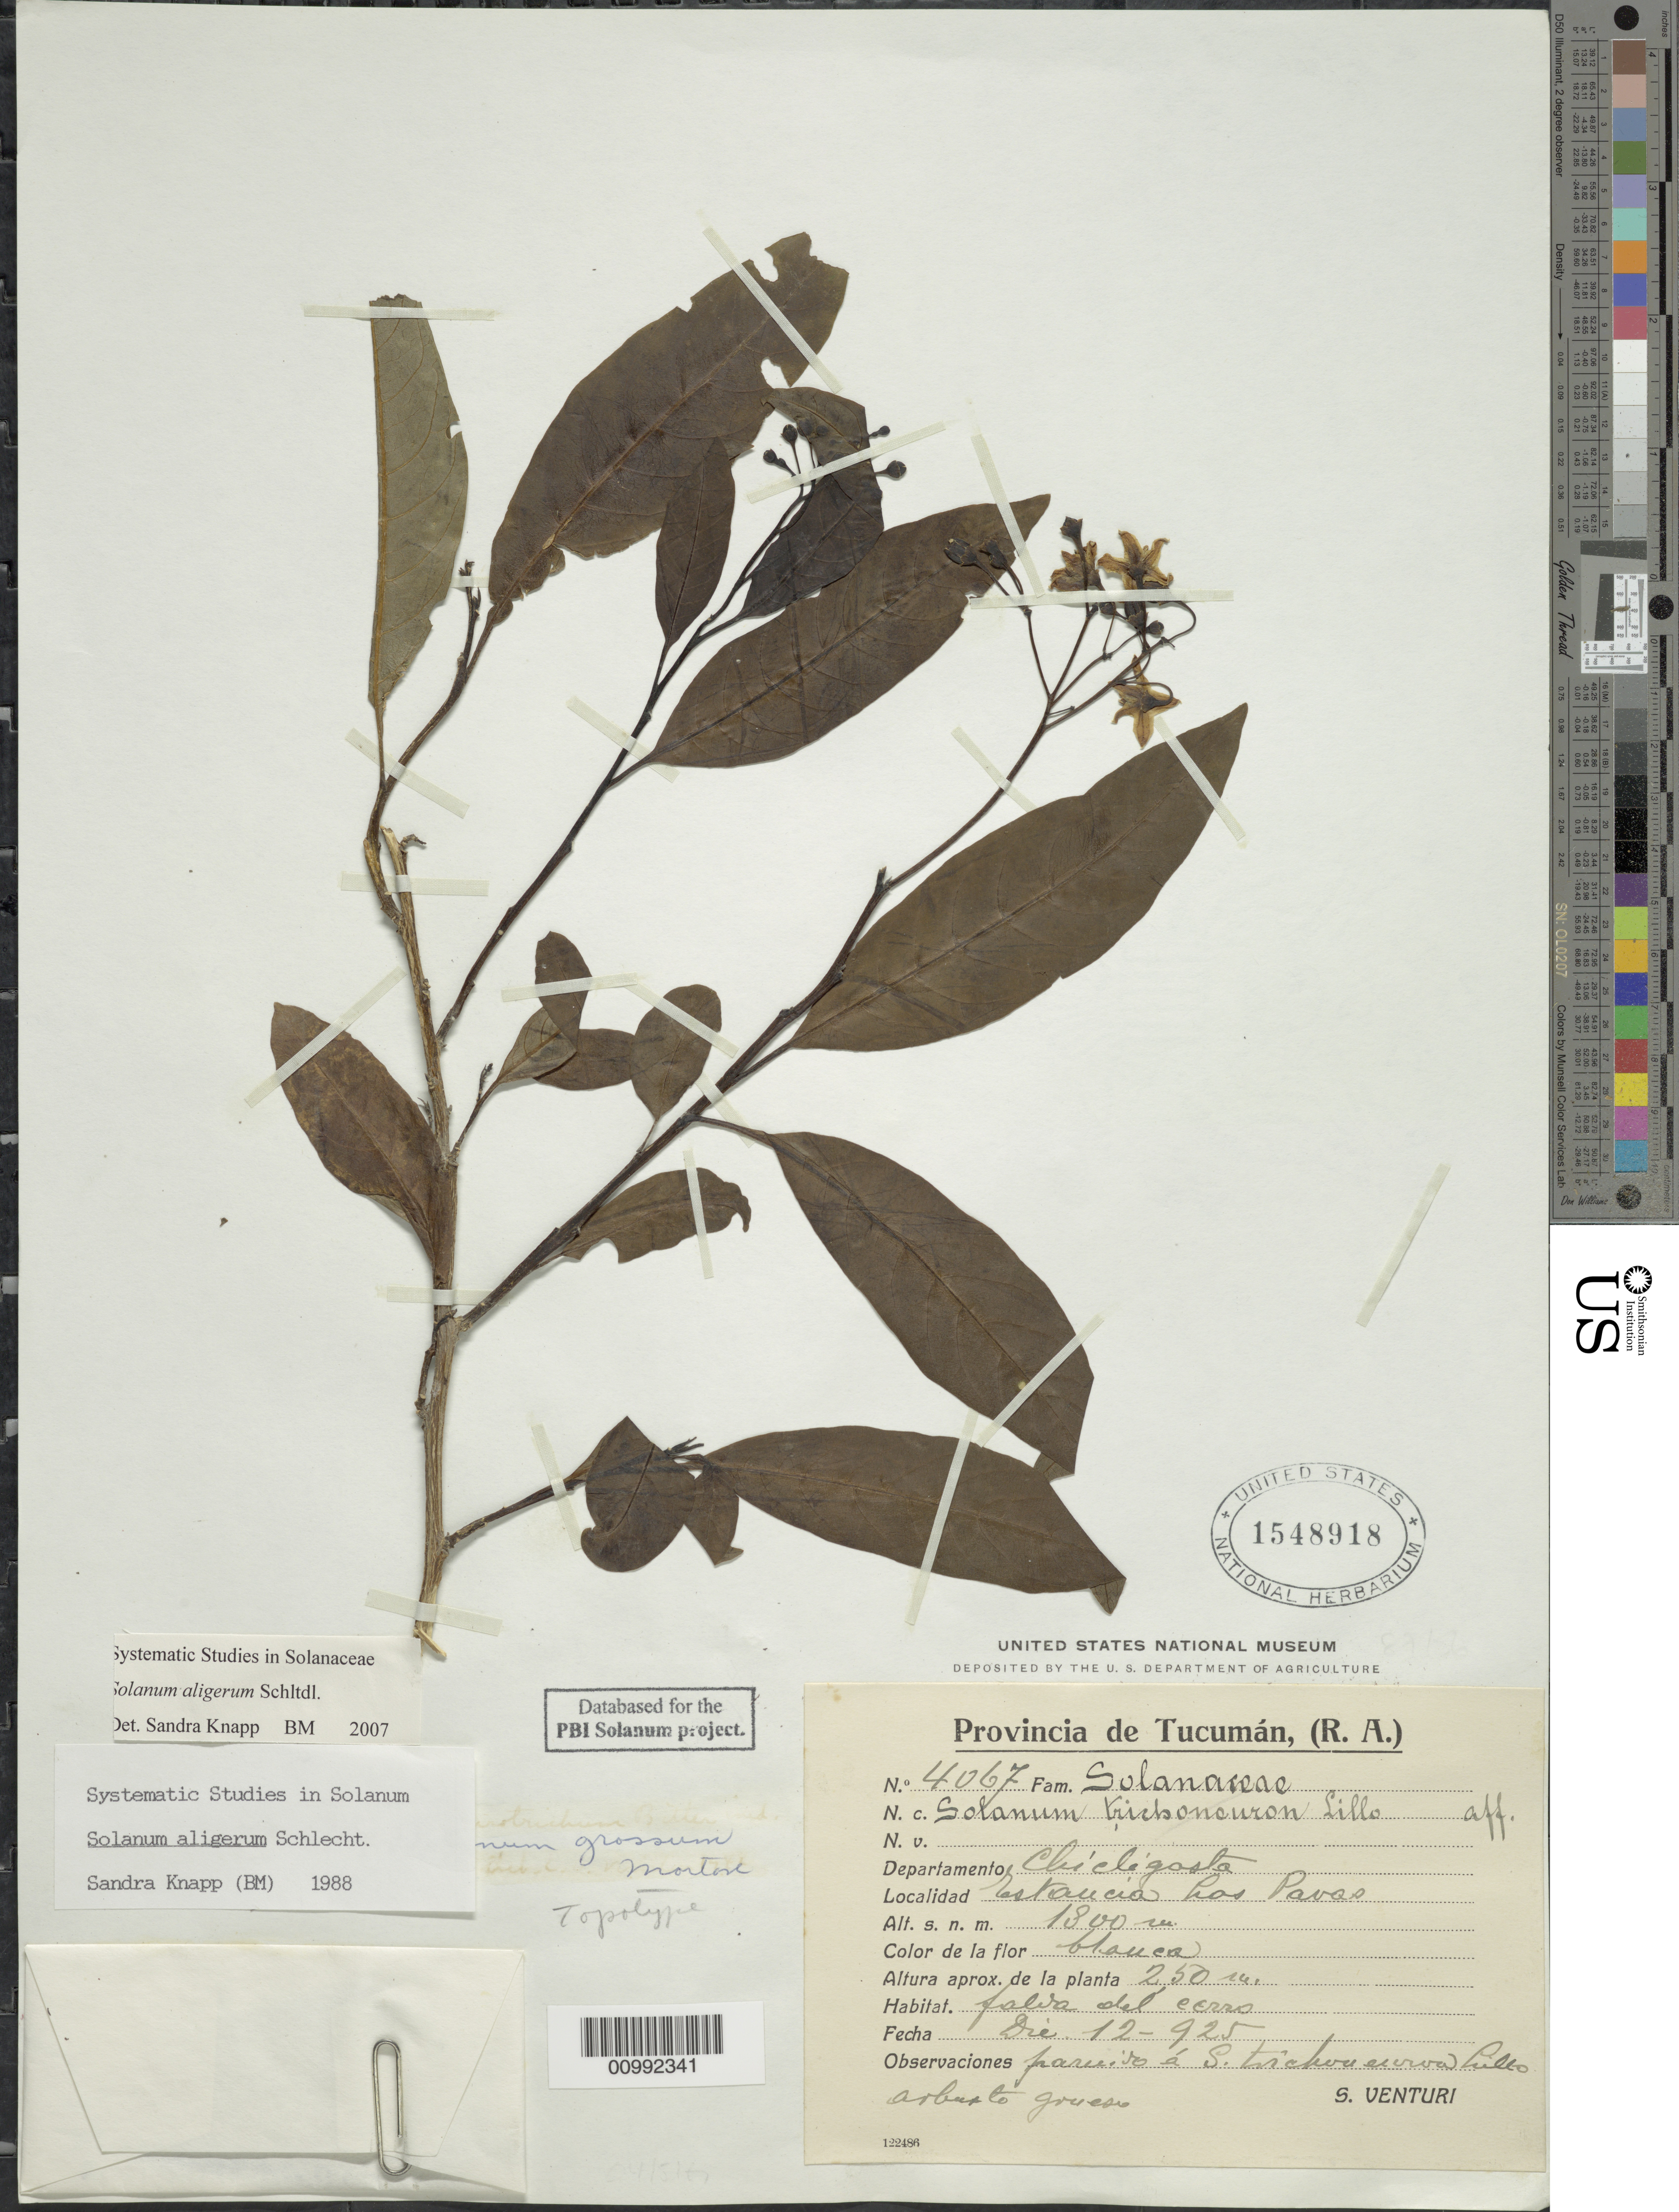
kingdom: Plantae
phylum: Tracheophyta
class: Magnoliopsida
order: Solanales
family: Solanaceae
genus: Solanum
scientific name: Solanum aligerum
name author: Schltdl.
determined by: Knapp, S. D.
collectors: S. Venturi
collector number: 4067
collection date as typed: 12 Dec 1925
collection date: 1925-12-12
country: Argentina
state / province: Tucumán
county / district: Chichigasta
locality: Estancia Las Pavas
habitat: falda del cerro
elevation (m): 1800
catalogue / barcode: US 1548918